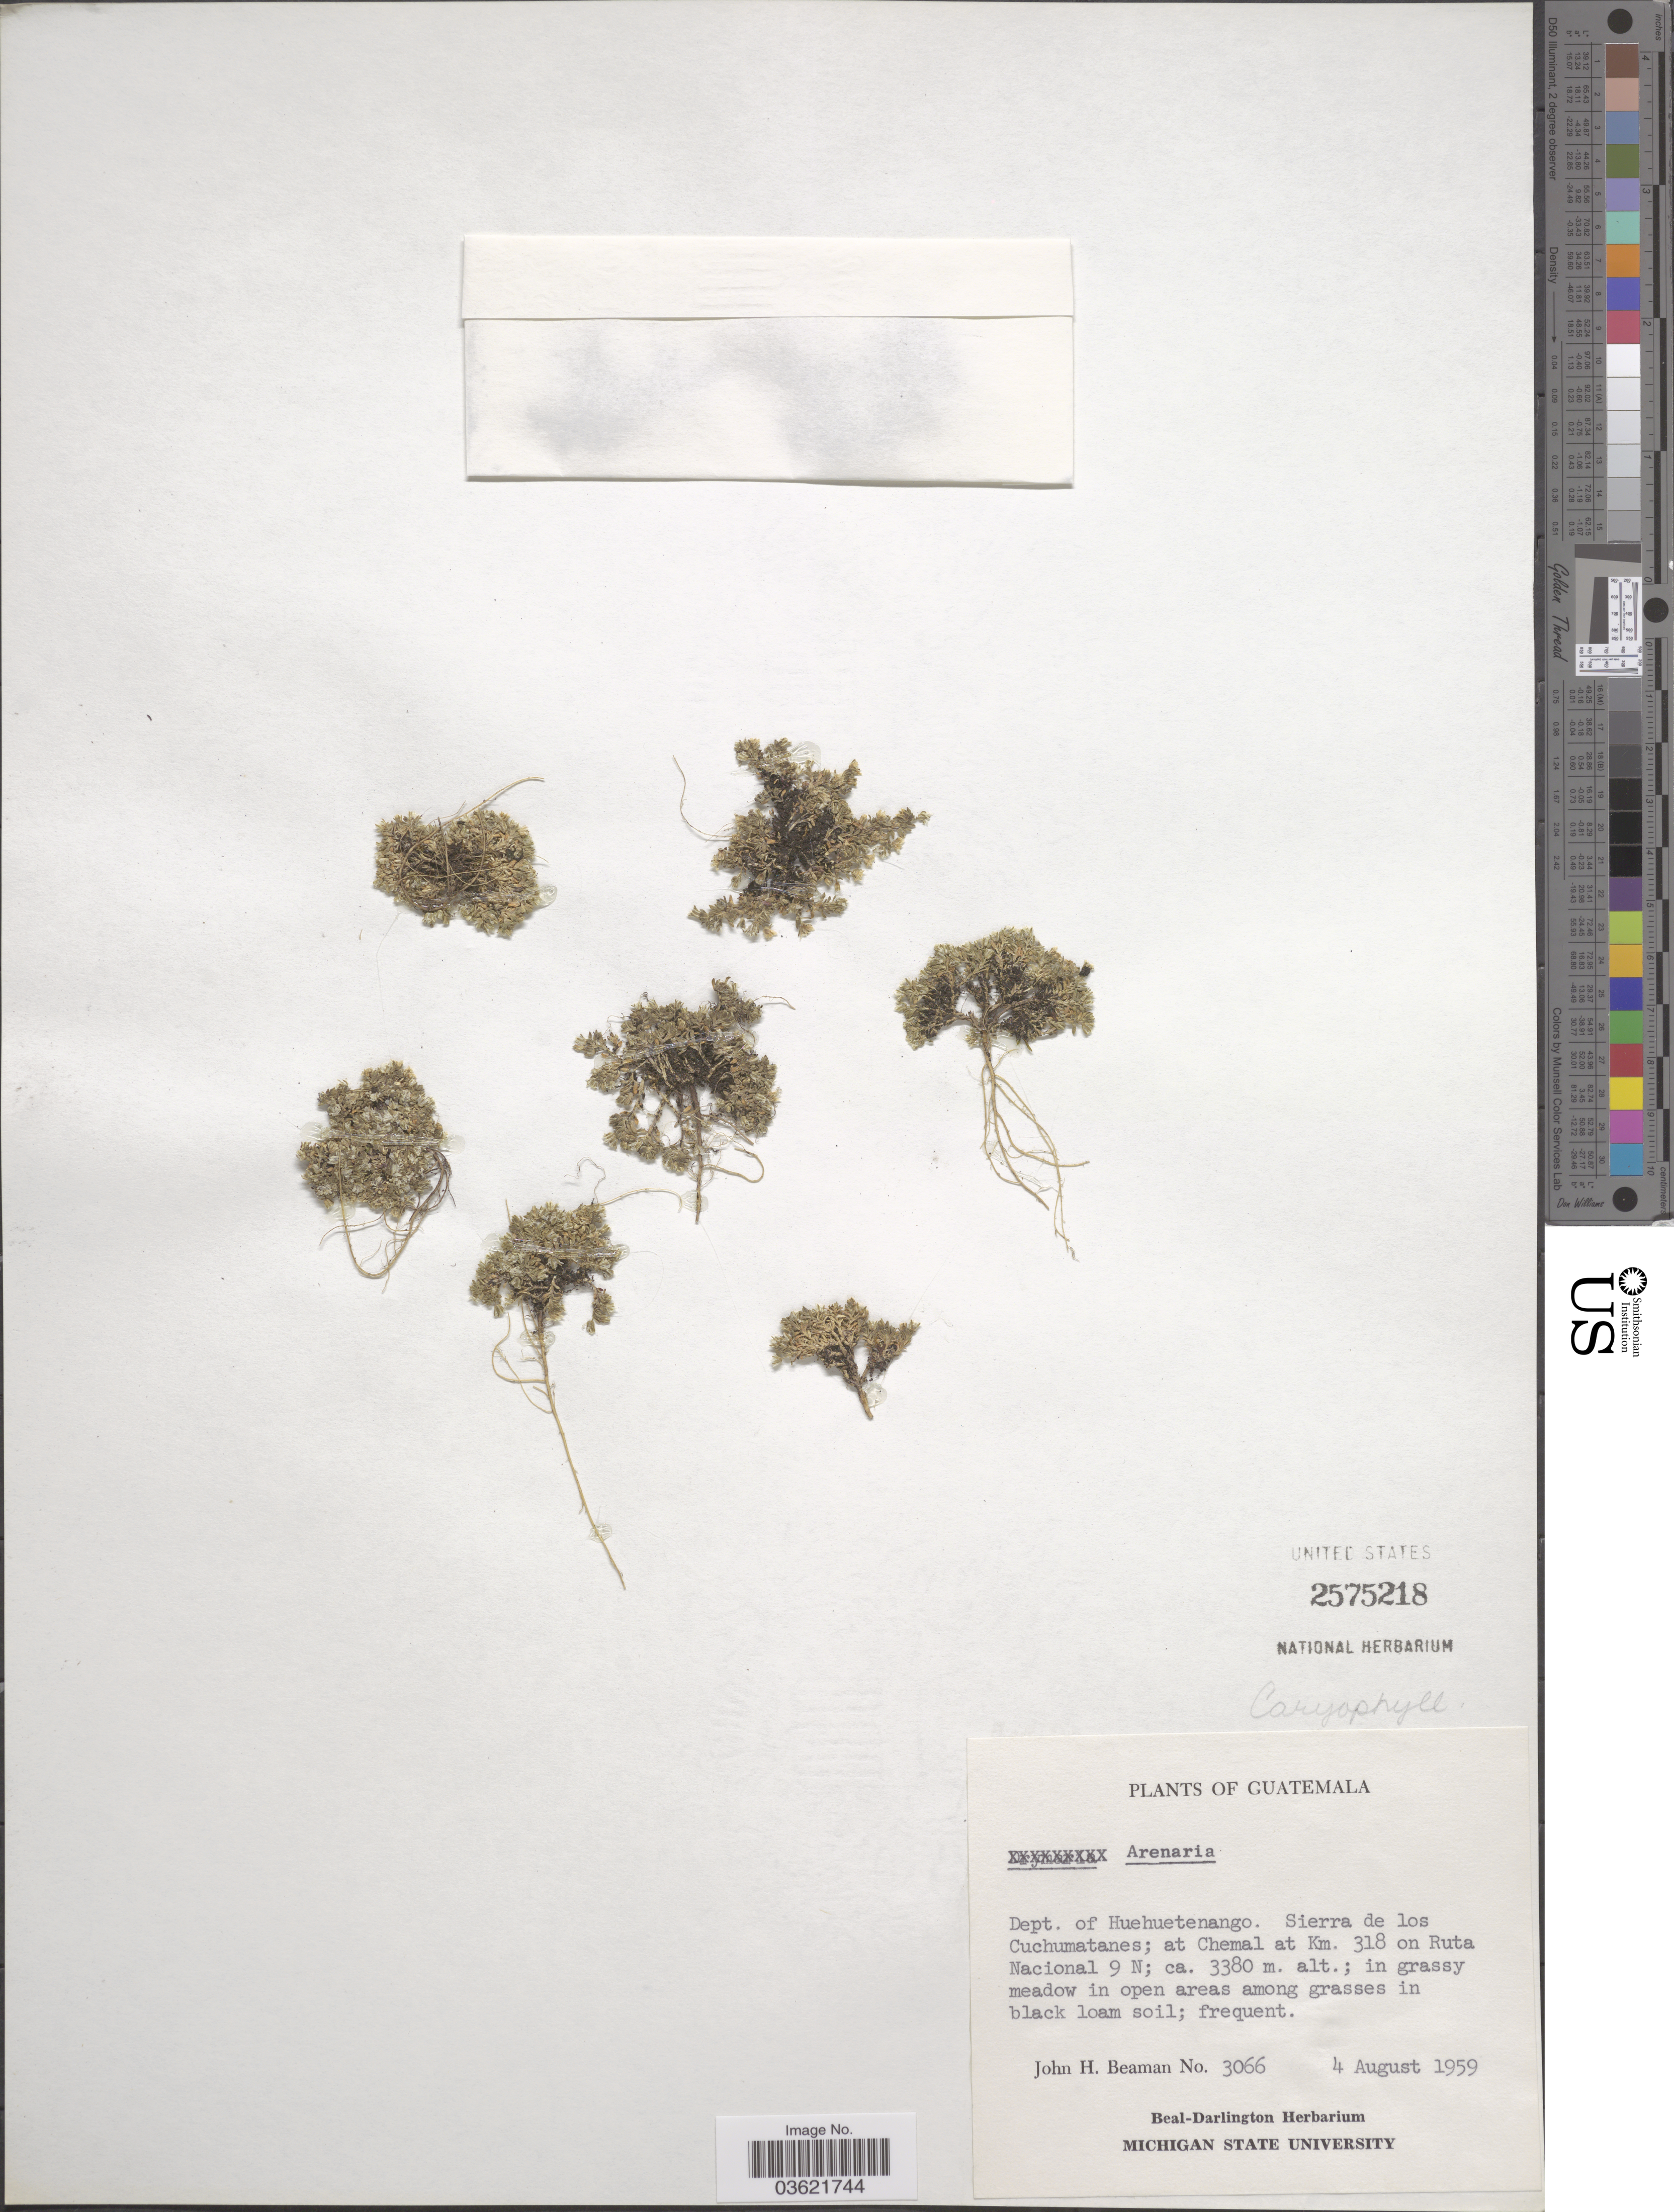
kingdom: Plantae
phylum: Tracheophyta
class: Magnoliopsida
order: Caryophyllales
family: Caryophyllaceae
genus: Arenaria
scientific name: Arenaria sp.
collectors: J. H. Beaman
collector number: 3066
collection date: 1959-08-04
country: Guatemala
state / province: Huehuetenango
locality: Dept. of Huehuetenango. Sierra de los Cuchumatanes; at Chemal at Km. 318 on Ruta Nacional 9 N.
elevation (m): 3380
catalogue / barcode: US 2575218